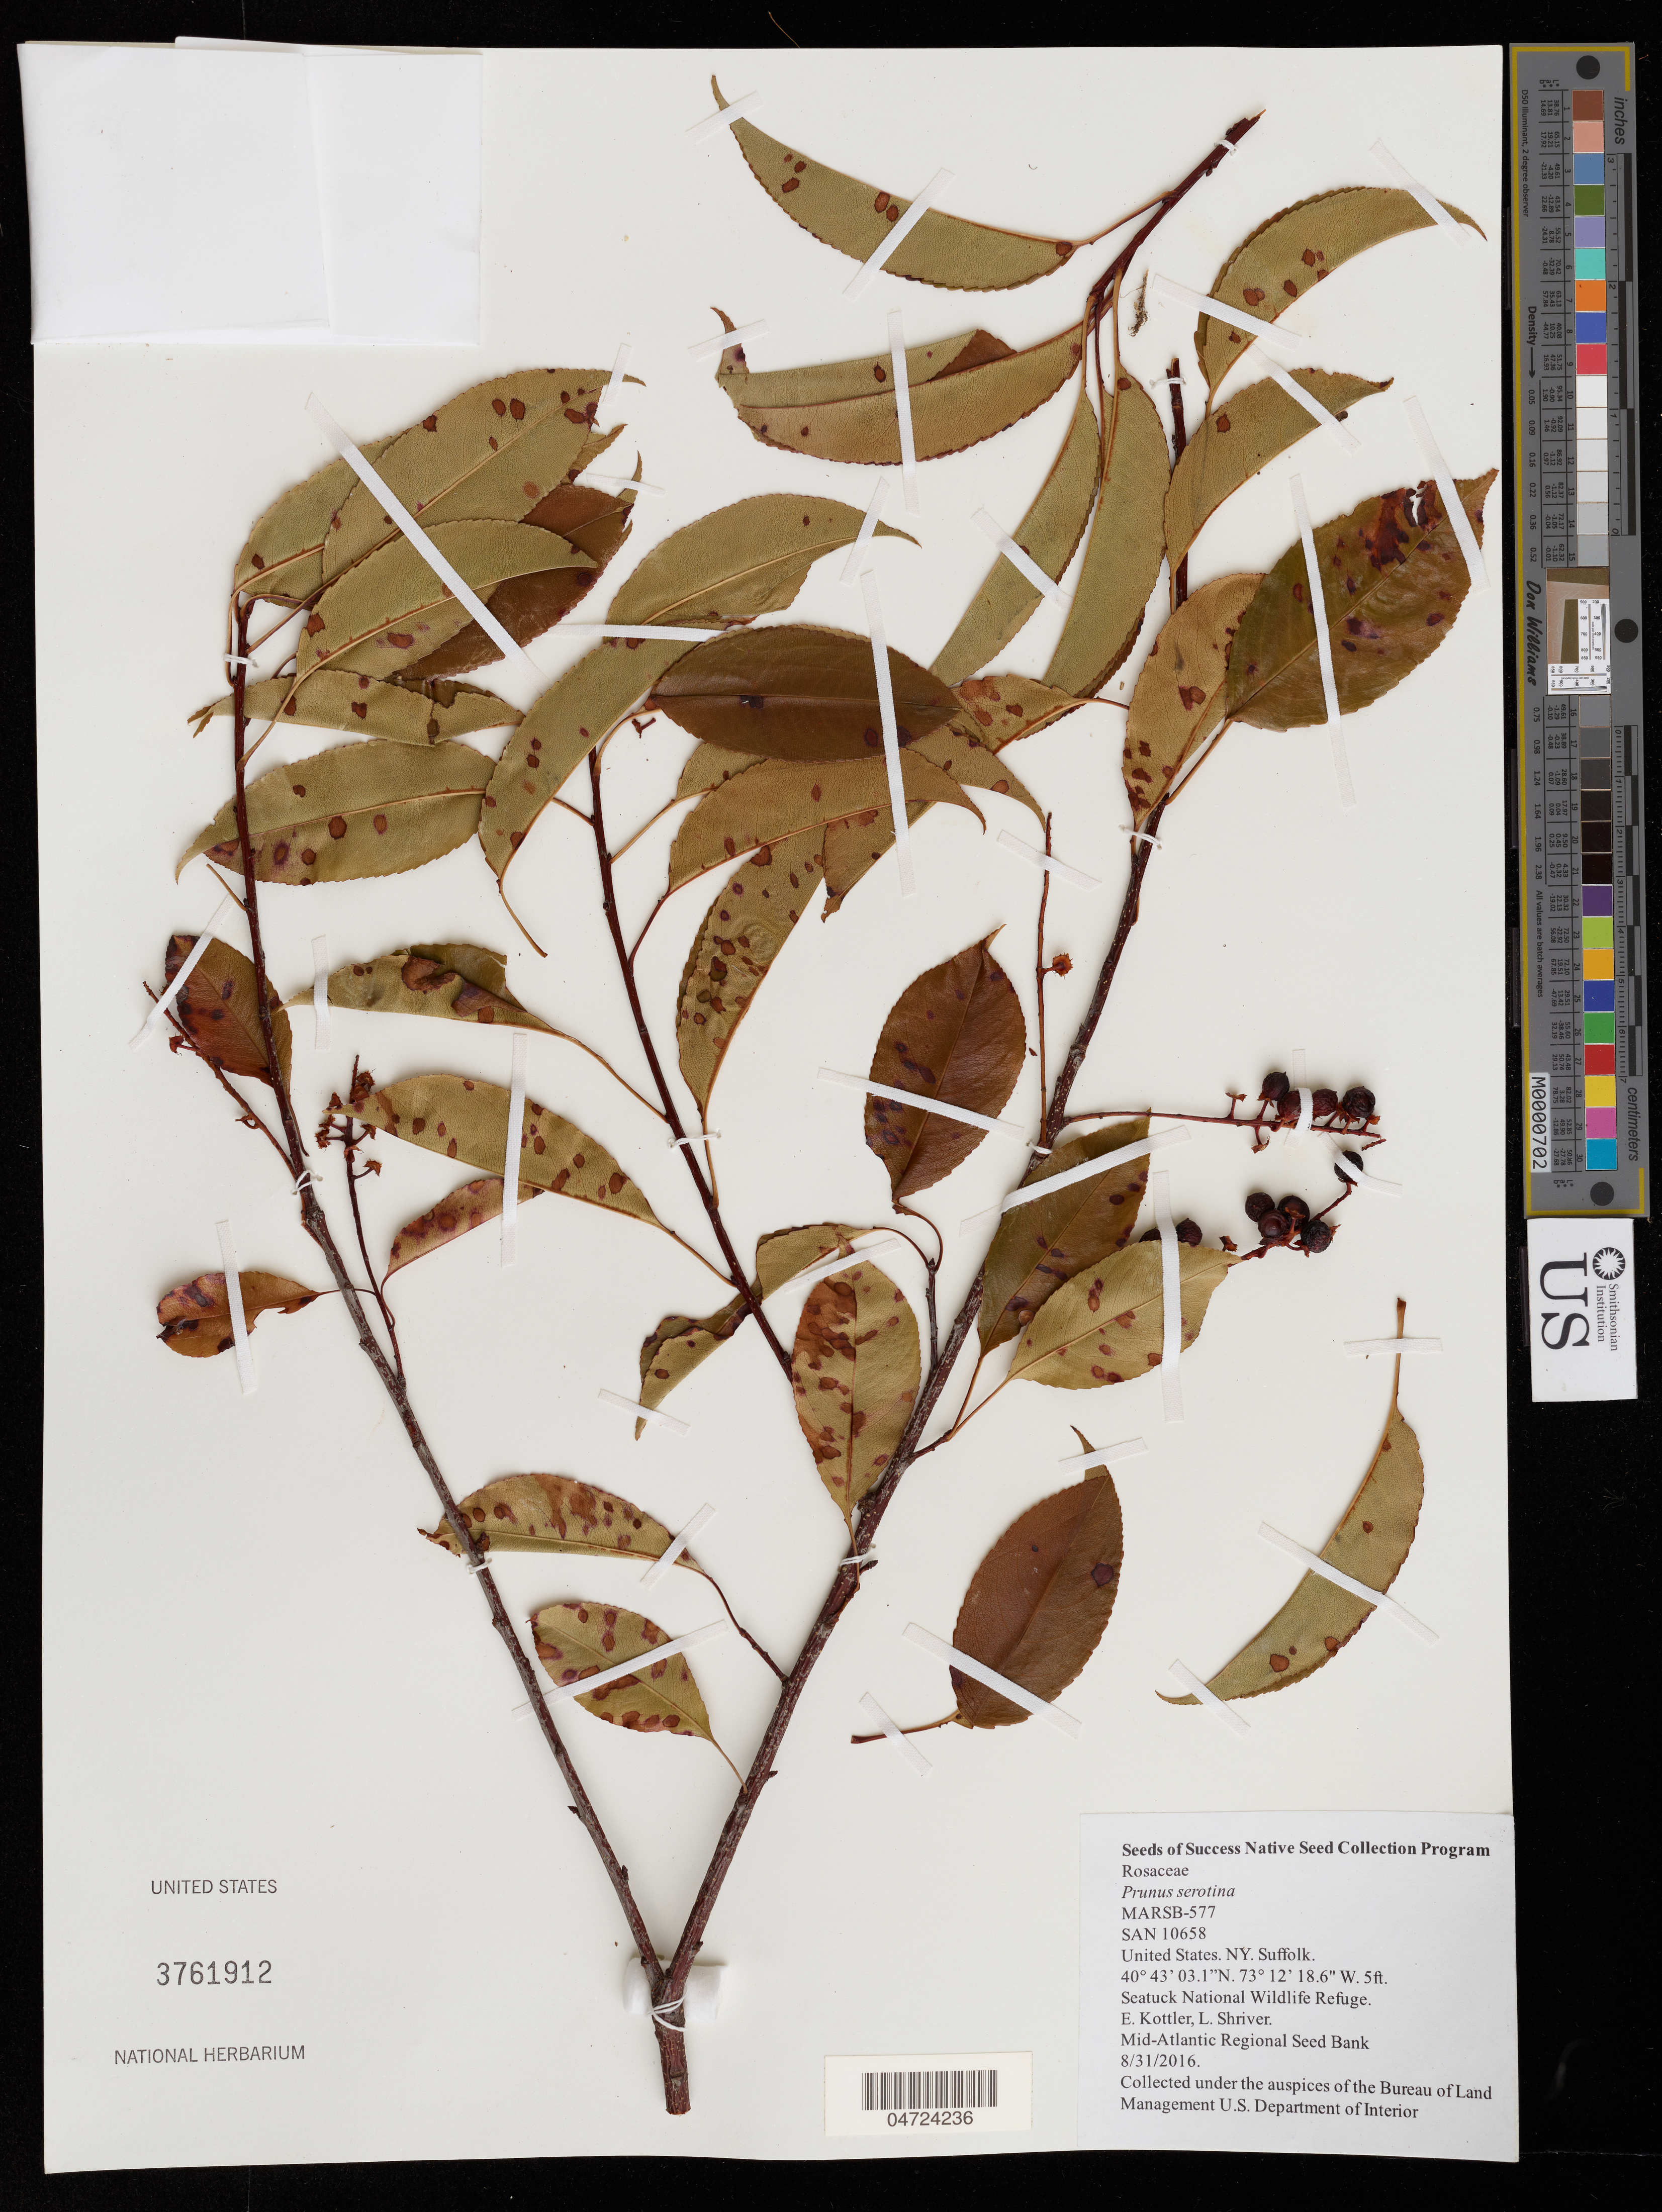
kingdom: Plantae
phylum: Tracheophyta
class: Magnoliopsida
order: Rosales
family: Rosaceae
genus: Prunus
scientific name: Prunus serotina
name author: Ehrh.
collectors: E. Kottler & L. Shriver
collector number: MARSB-577/SAN10658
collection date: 2016-08-31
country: United States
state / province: New York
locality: Suffolk. Seatuck National Wildlife Refuge.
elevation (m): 2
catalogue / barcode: US 3761912